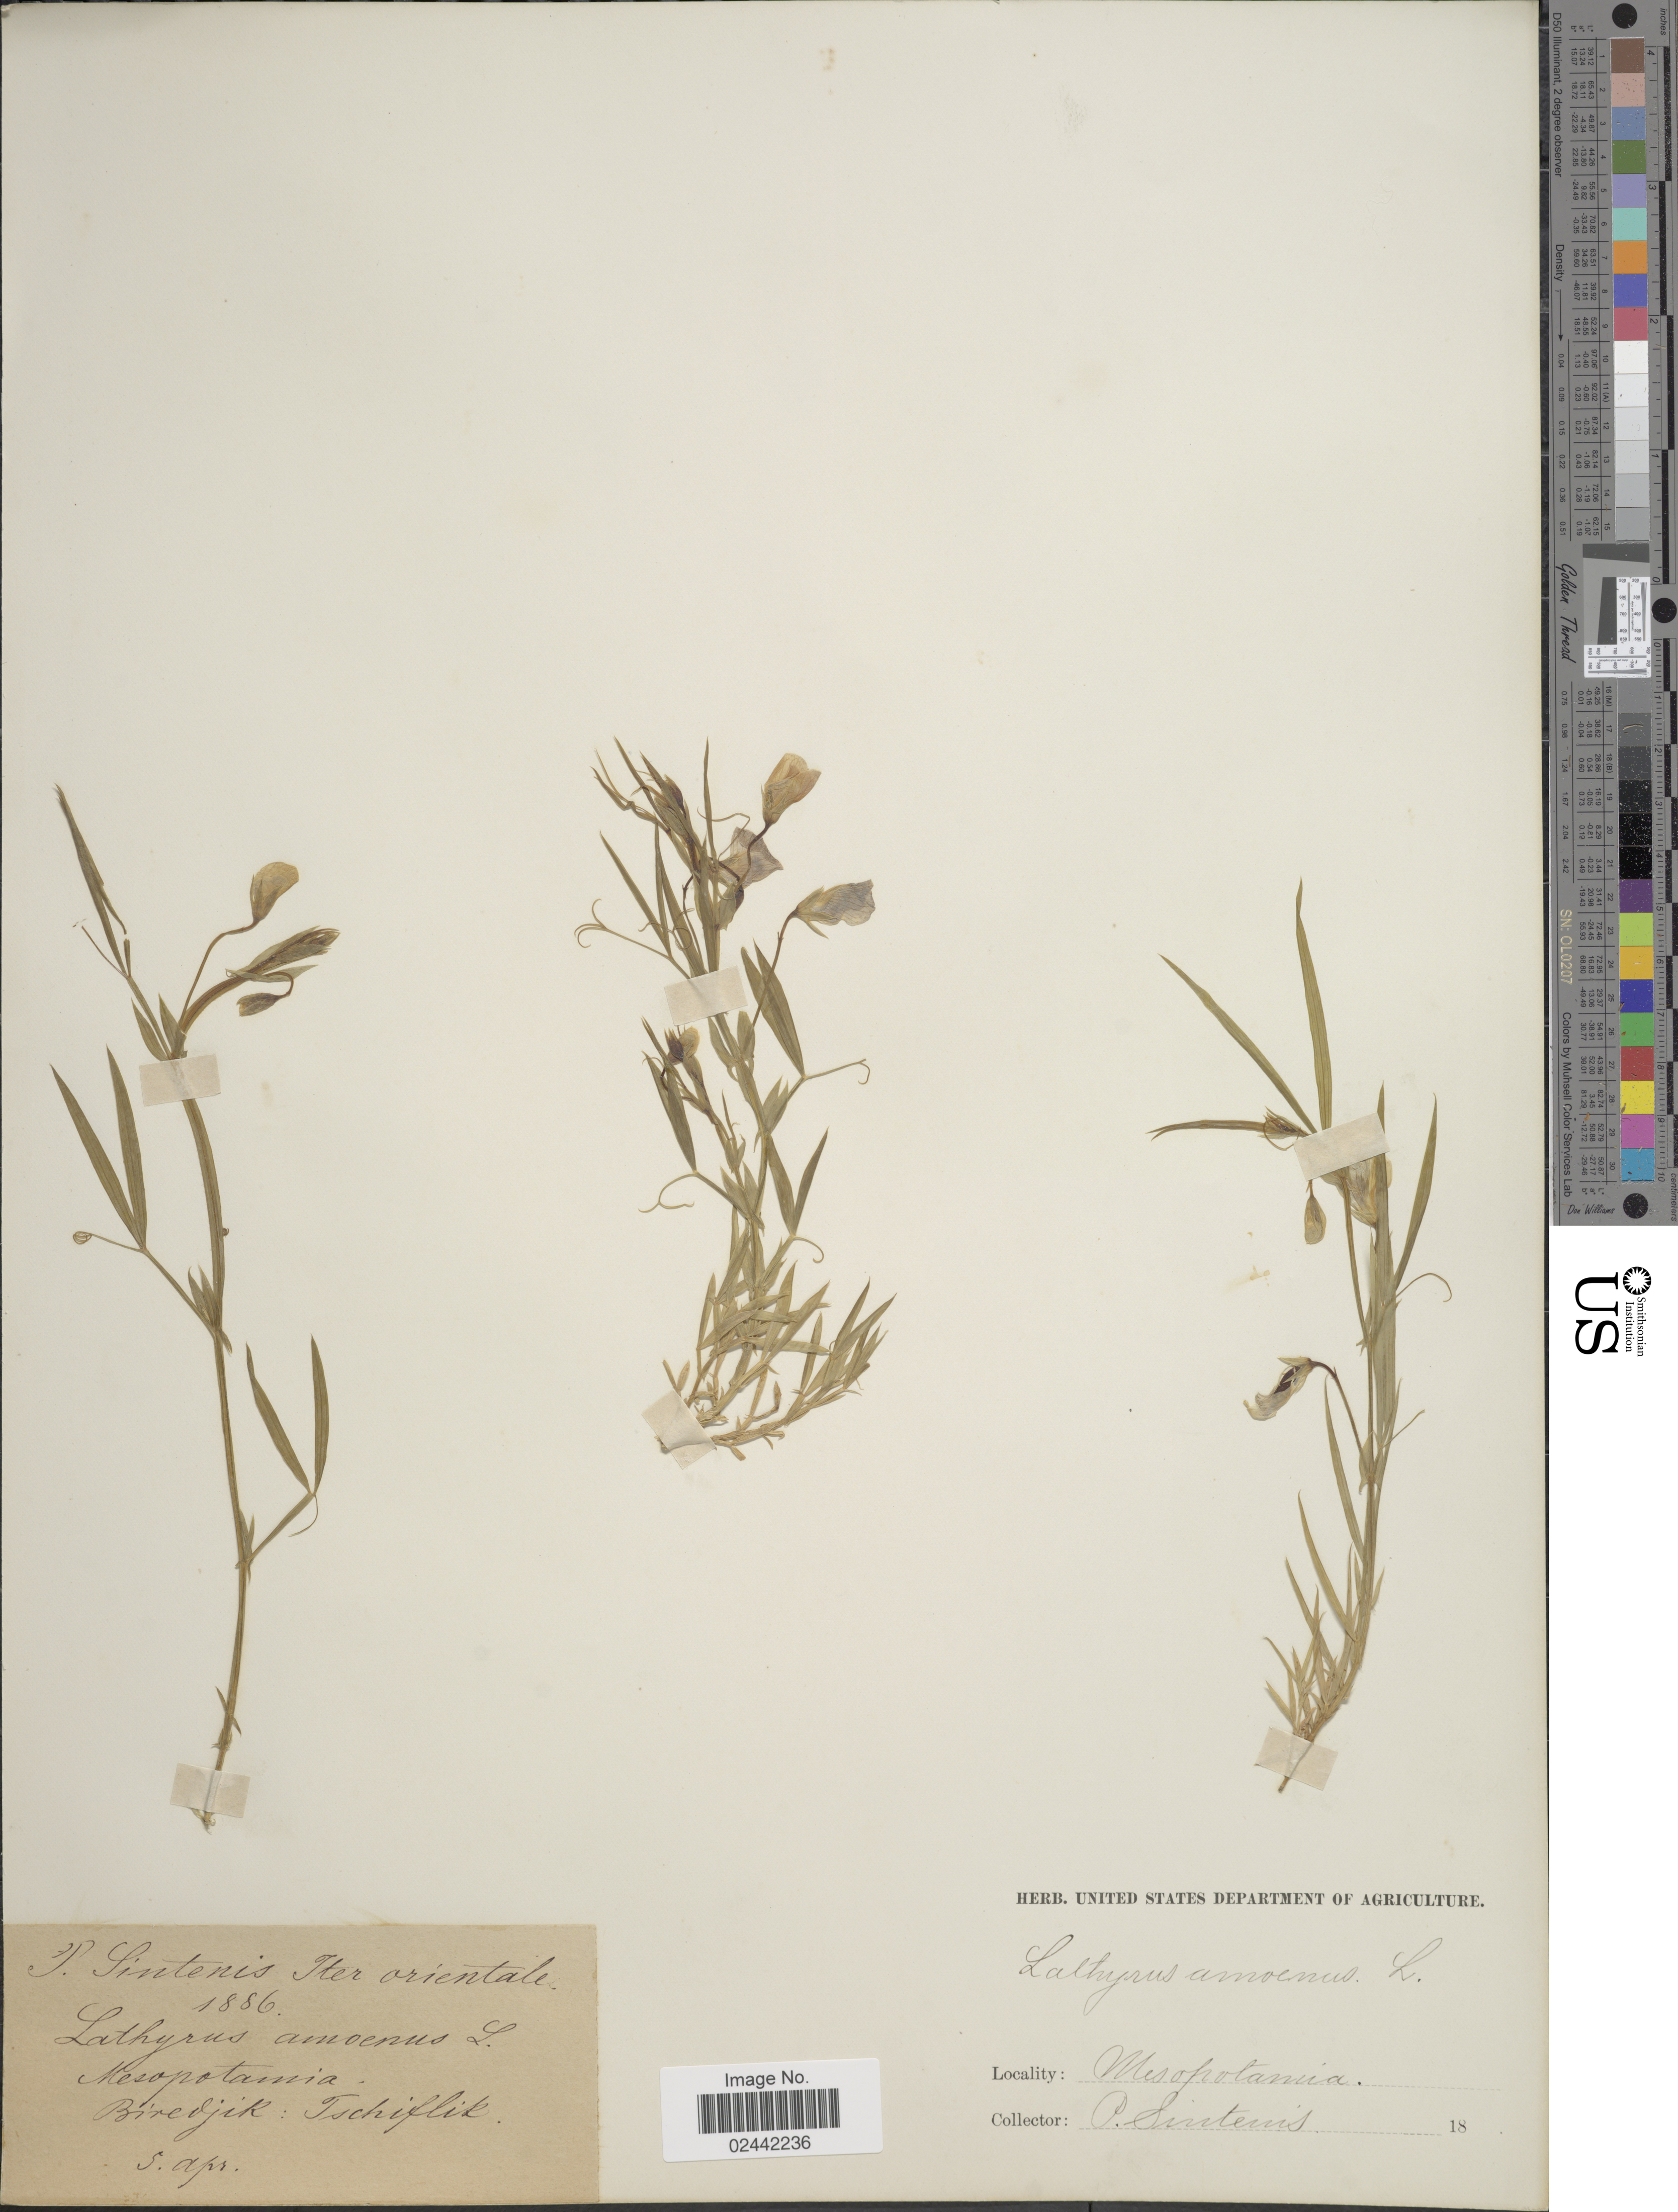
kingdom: Plantae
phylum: Tracheophyta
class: Magnoliopsida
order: Fabales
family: Fabaceae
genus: Lathyrus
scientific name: Lathyrus amoenus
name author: Fenzl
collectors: P. Sintenis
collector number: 267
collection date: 1888-04-05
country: Turkey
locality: Mesopotania. biredjk: Tschiflik. Iter orientale.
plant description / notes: This collection is part of Paul Sintenis' “Iter Orientale 1888” trip, and the collector number is 267.